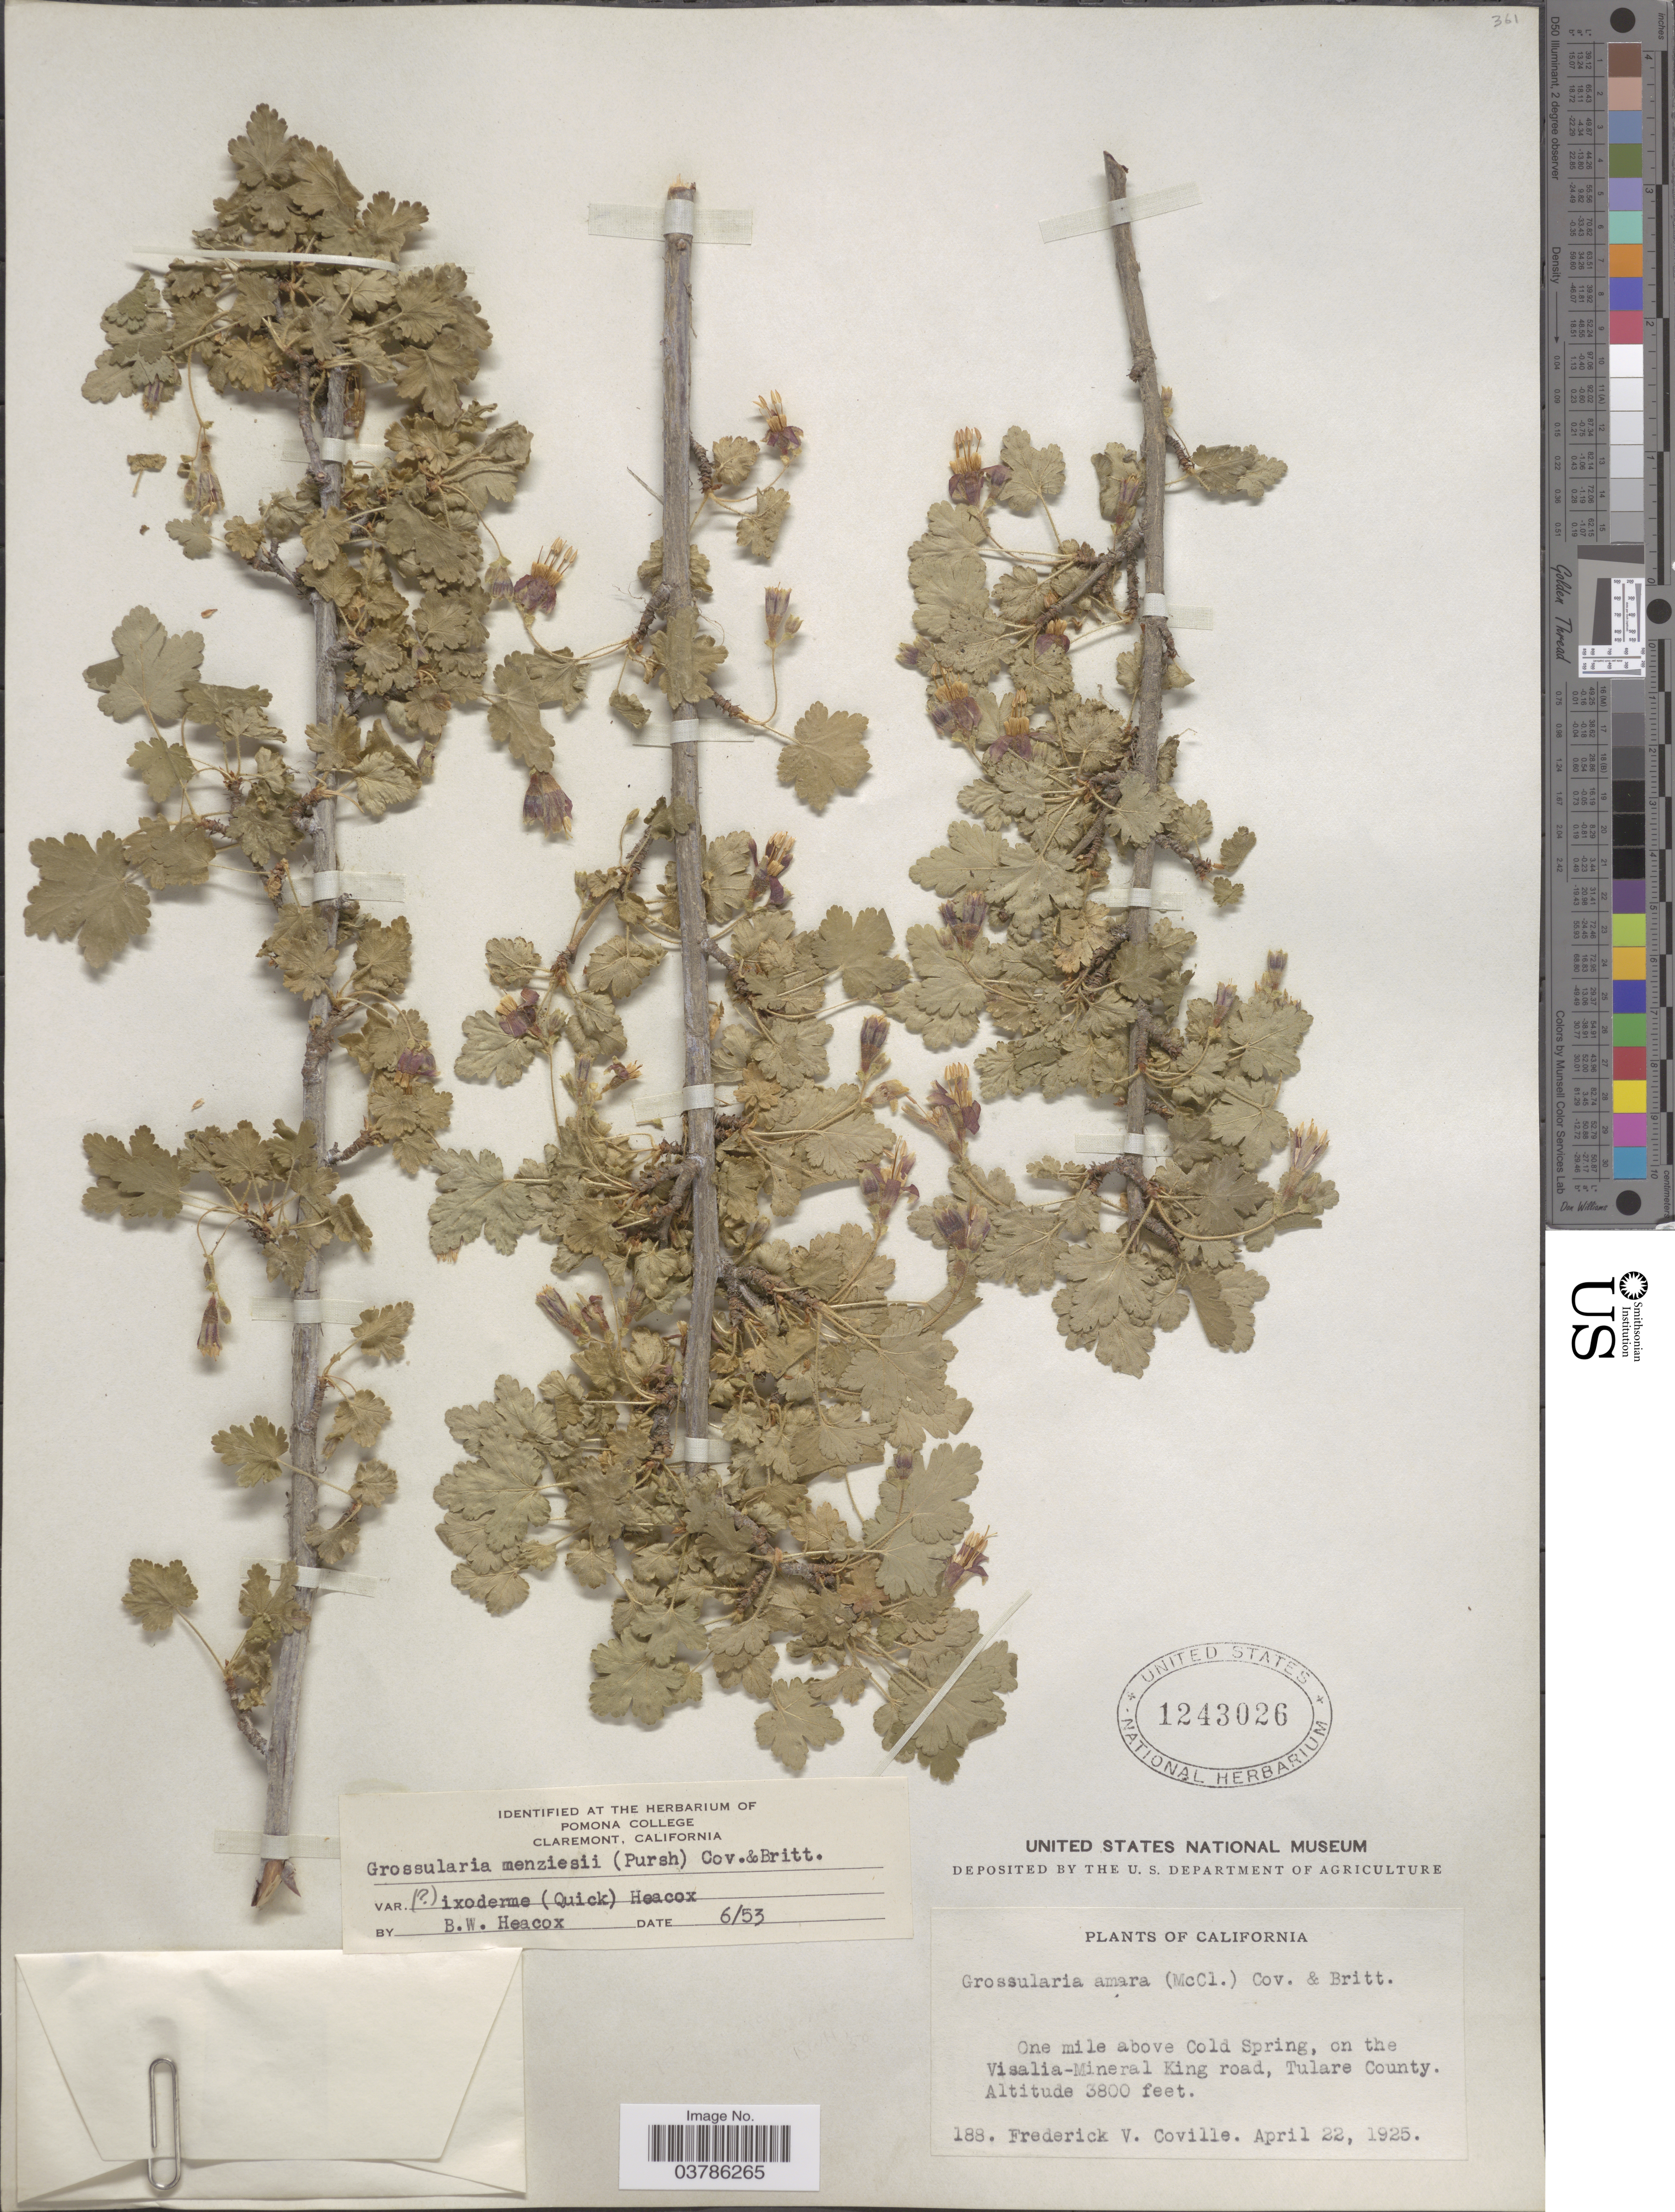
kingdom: Plantae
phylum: Tracheophyta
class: Magnoliopsida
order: Saxifragales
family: Grossulariaceae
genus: Ribes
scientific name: Ribes menziesii var. ixoderme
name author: Quick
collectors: F. V. Coville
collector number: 188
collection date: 1925-04-22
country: United States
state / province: California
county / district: Tulare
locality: One mile above Cold Spring, on the Visalia-Mineral King road, Tulare County.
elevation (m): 1158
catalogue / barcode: US 1243026